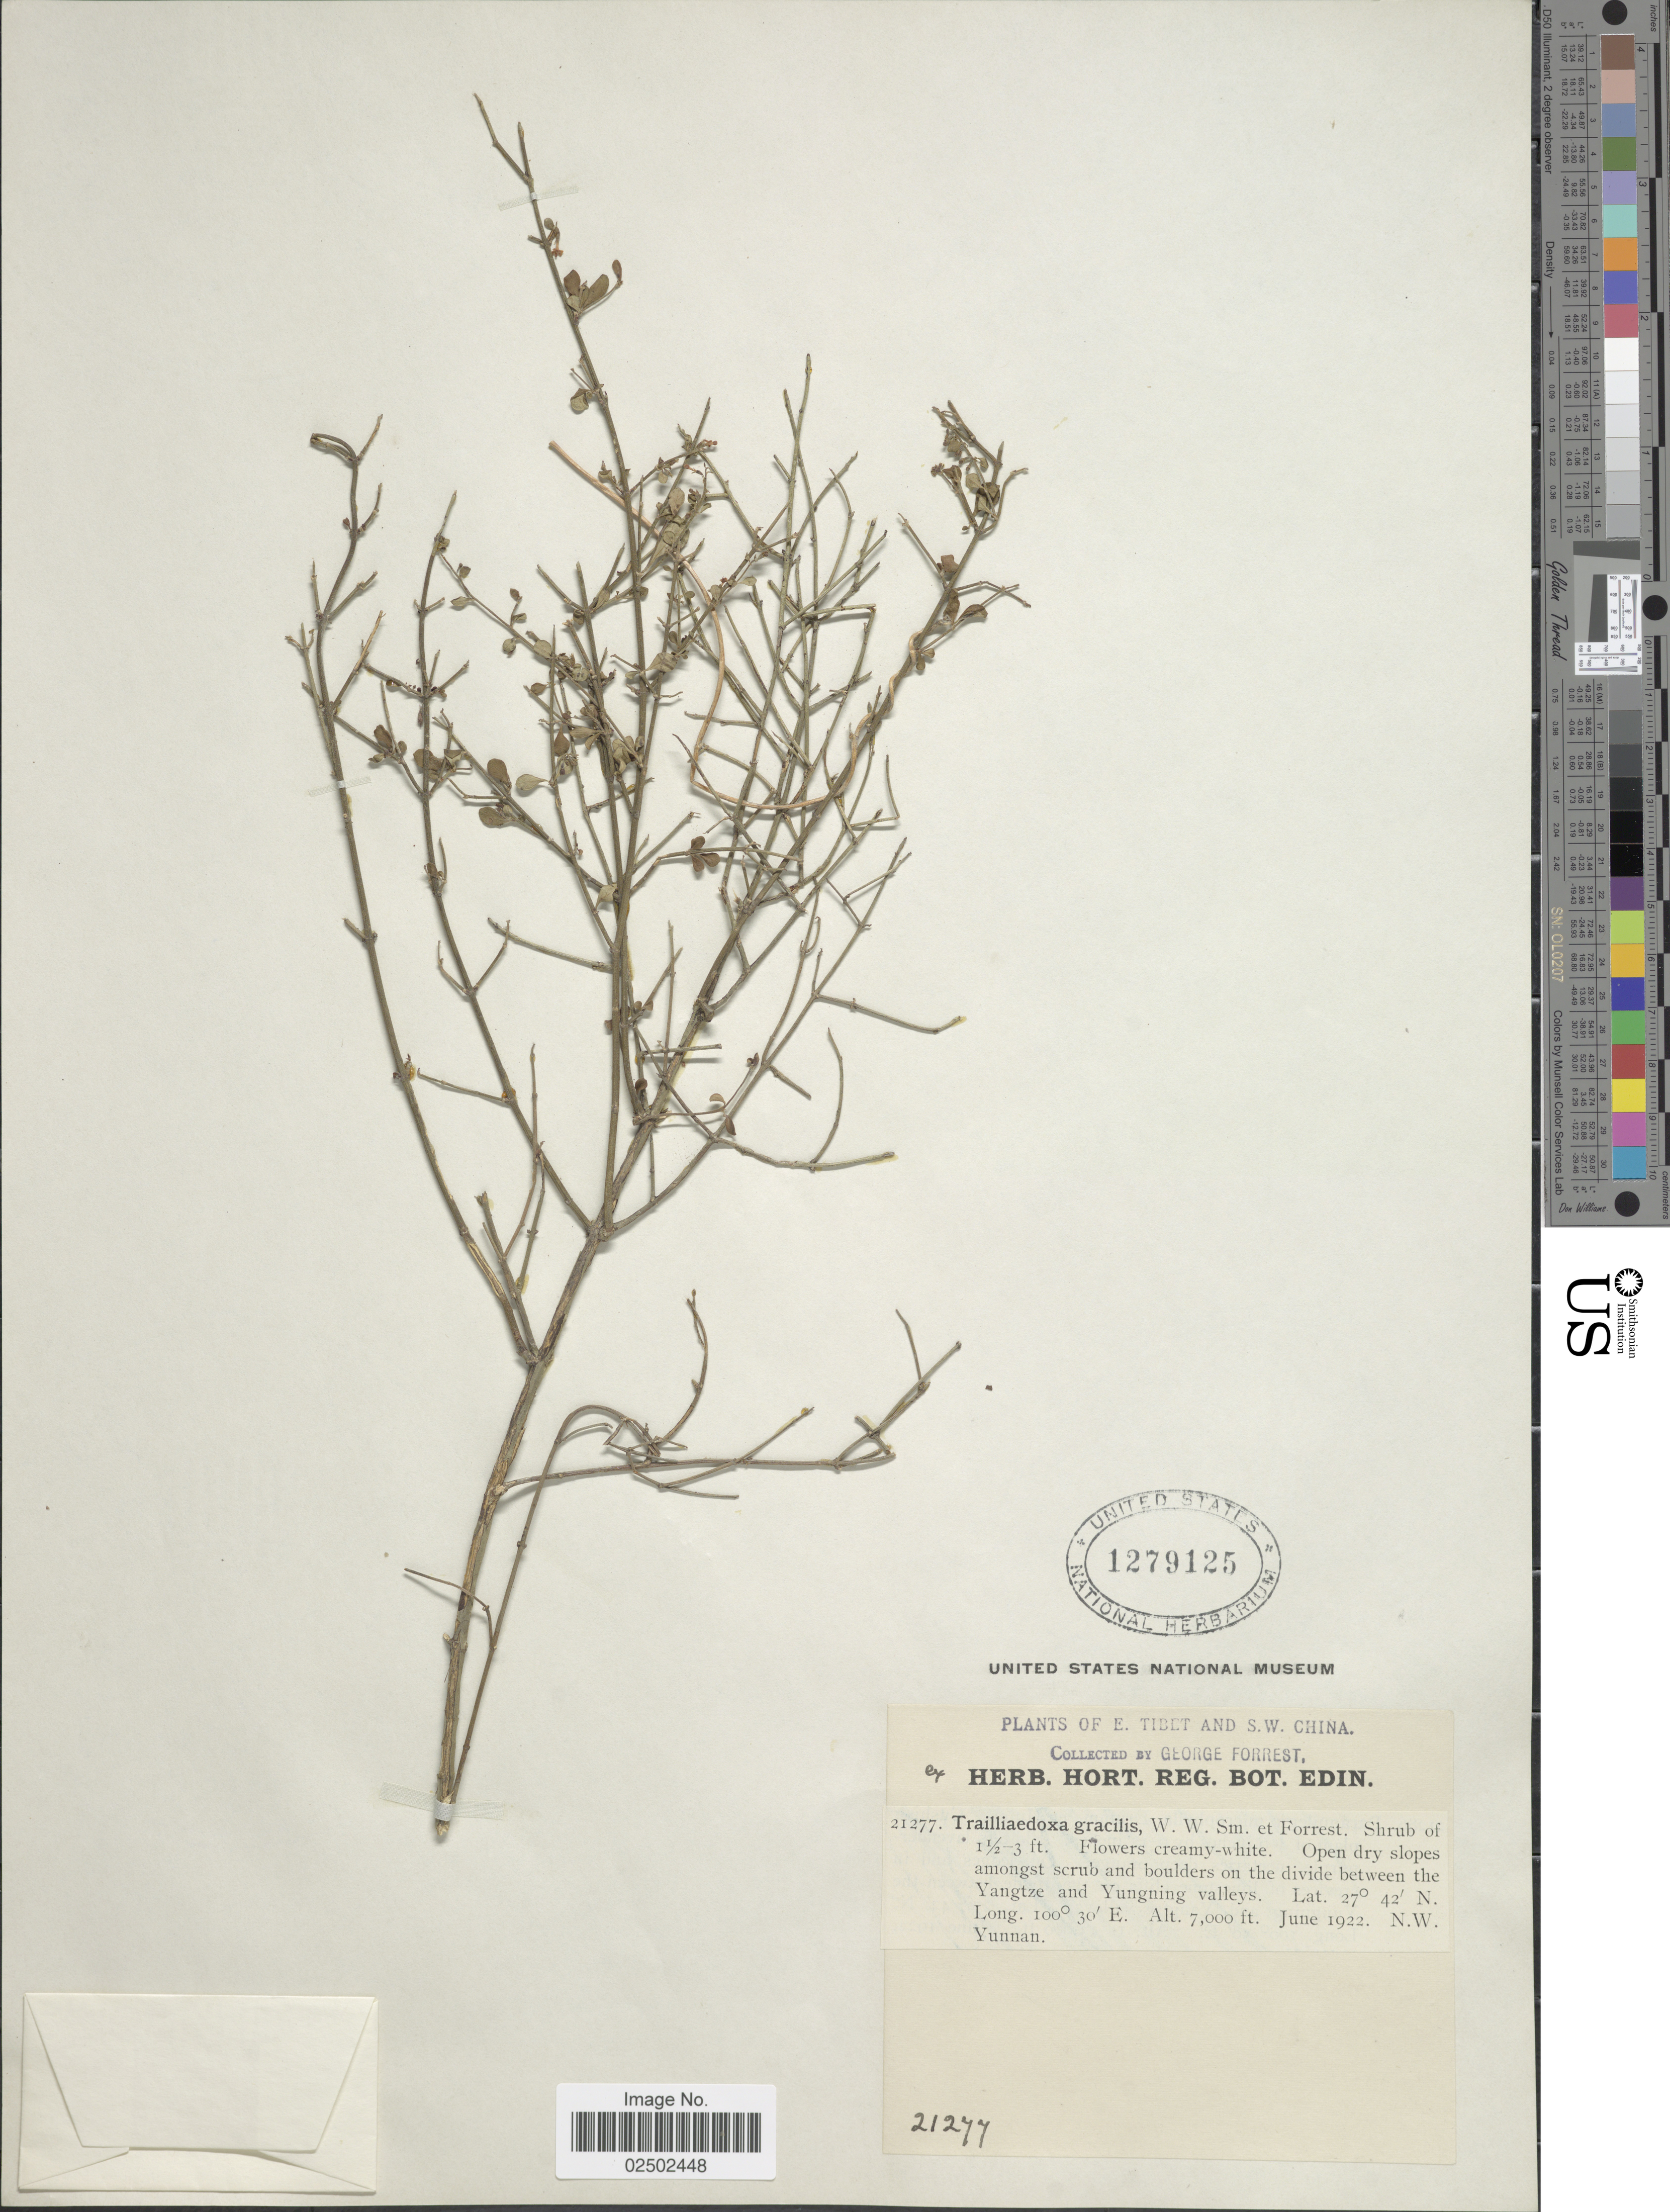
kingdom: Plantae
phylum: Tracheophyta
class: Magnoliopsida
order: Gentianales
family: Rubiaceae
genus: Trailliaedoxa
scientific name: Trailliaedoxa gracilis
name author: W.W. Sm. & Forrest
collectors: G. Forrest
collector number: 21277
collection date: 1922-06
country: China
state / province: Yunnan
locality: E. Tibet and S. W. China. On the divide between the Yangtze and Yungning valleys, N. W. Yunnan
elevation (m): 2134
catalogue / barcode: US 1279125